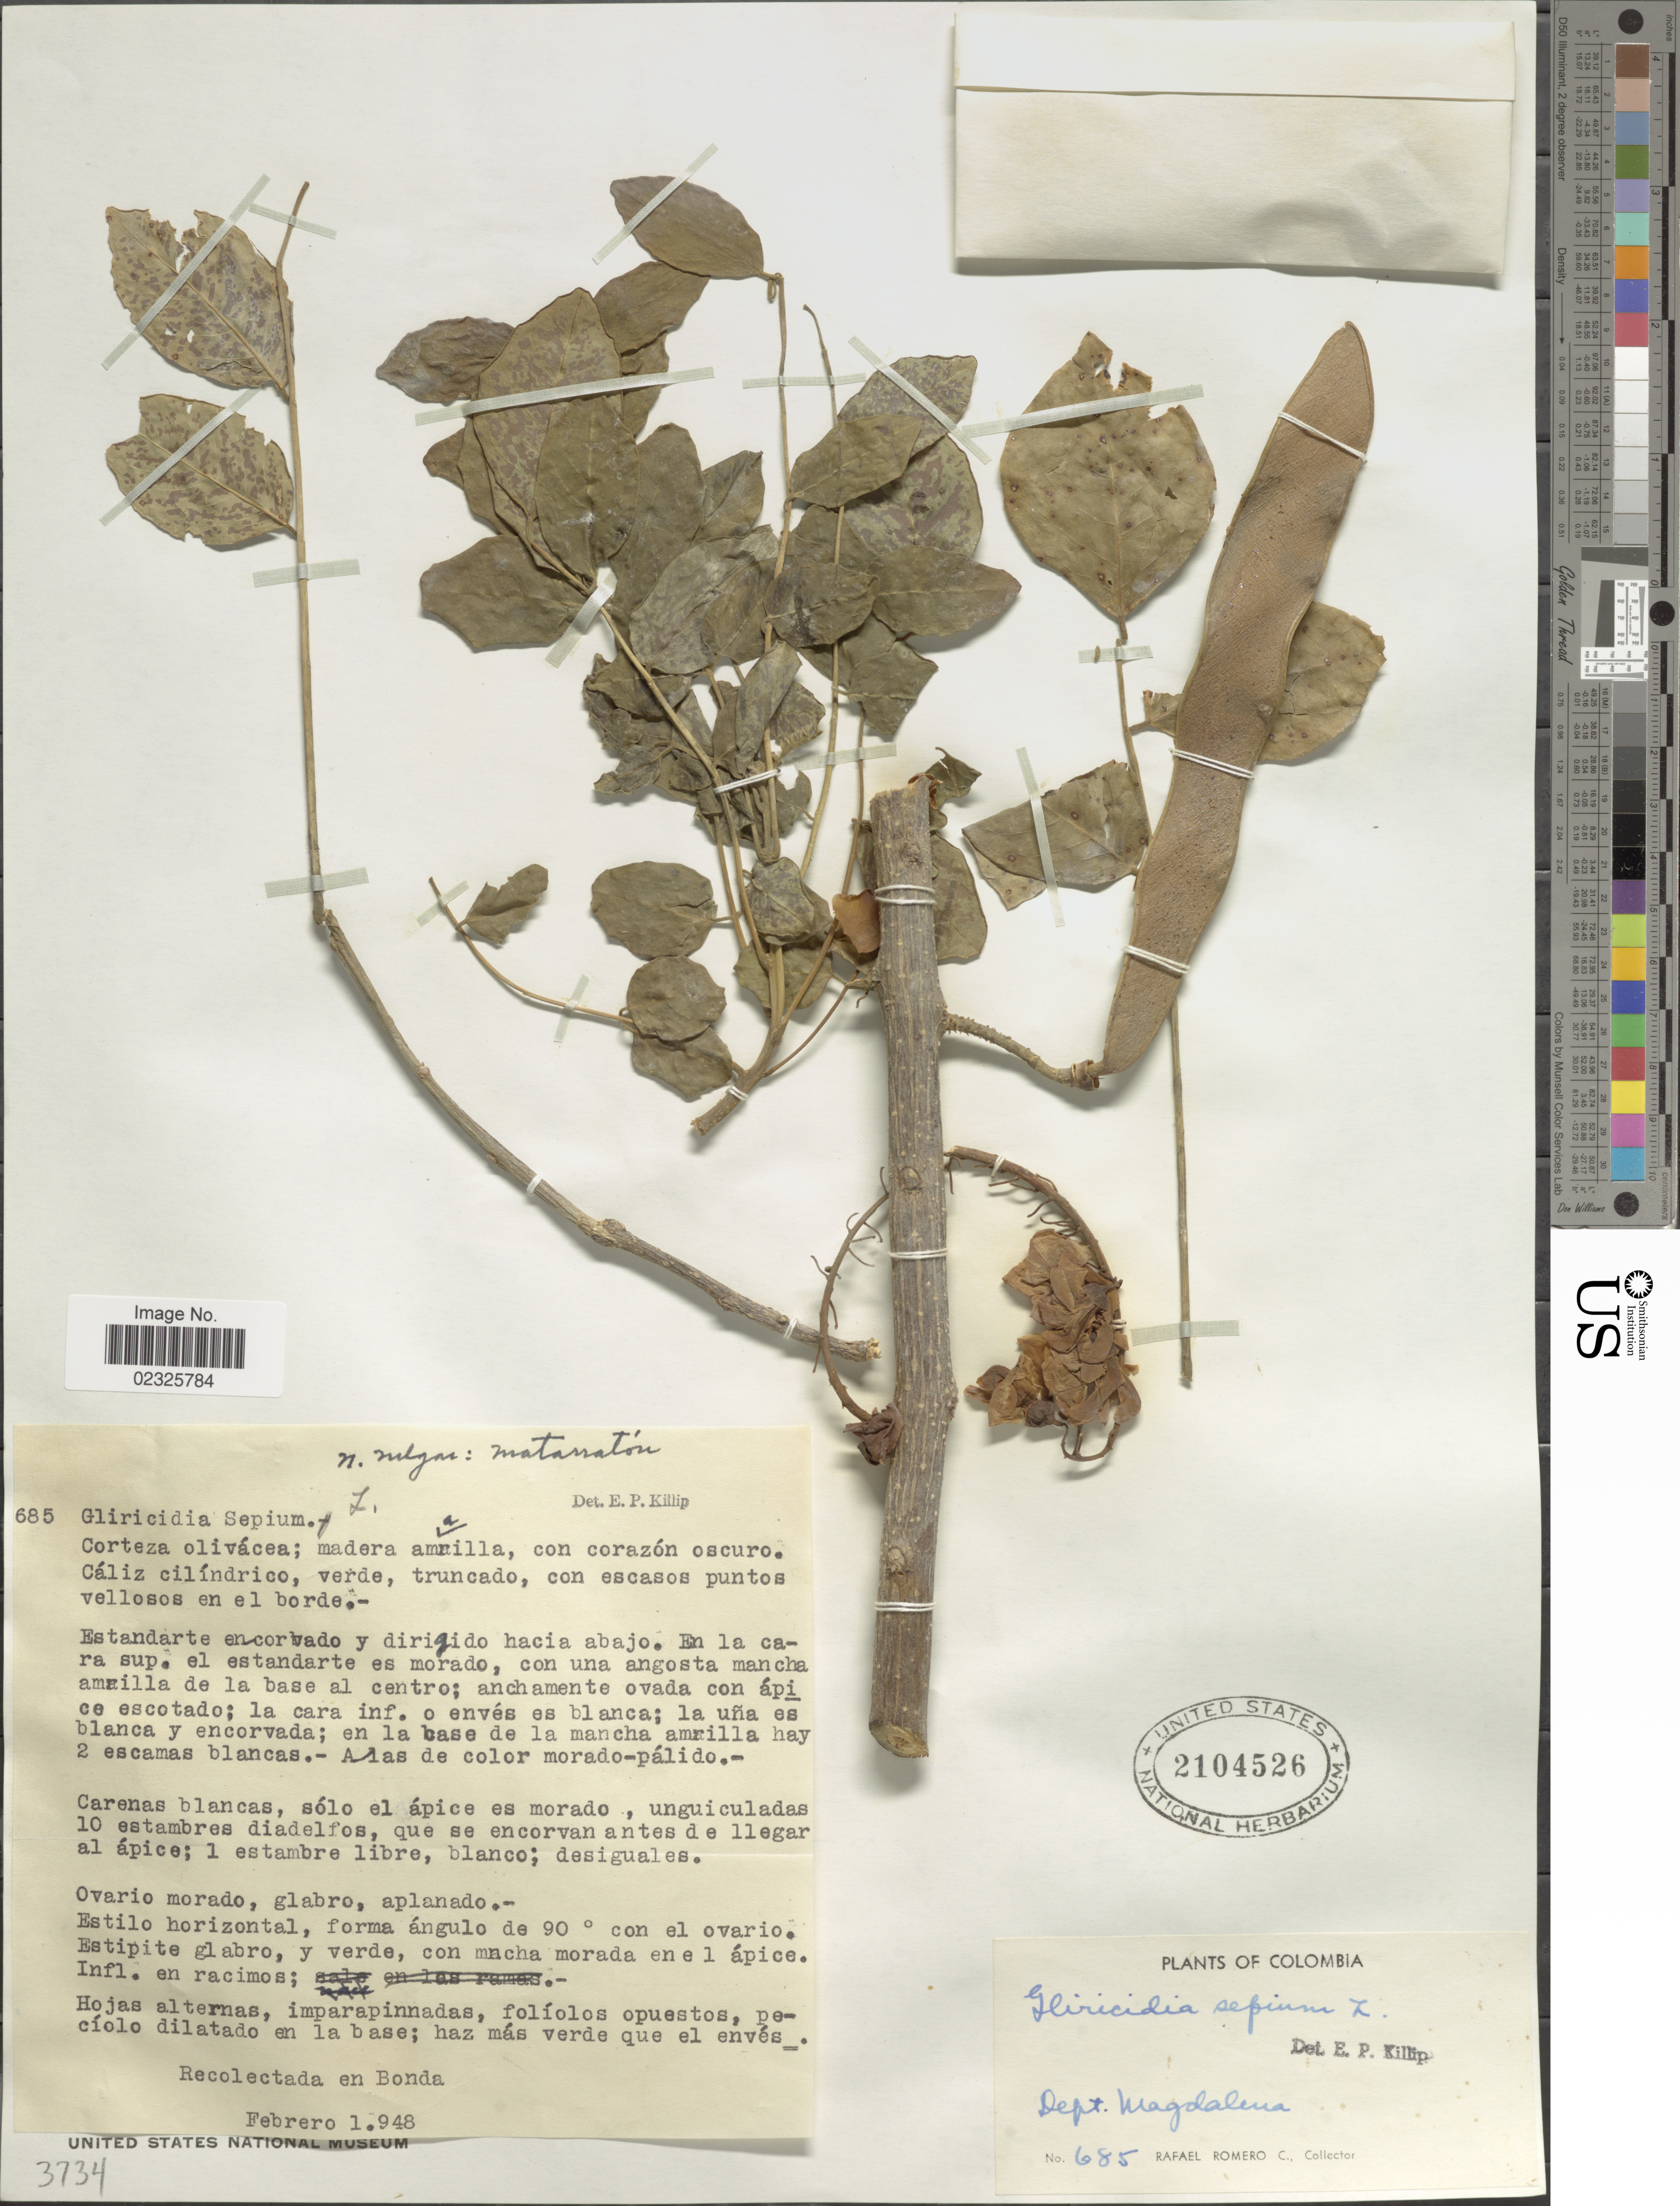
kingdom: Plantae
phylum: Tracheophyta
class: Magnoliopsida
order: Fabales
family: Fabaceae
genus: Gliricidia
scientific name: Gliricidia sepium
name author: (Jacq.) Kunth ex Walp.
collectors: R. Romero Castañeda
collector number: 685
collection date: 1948-02-01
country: Colombia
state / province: Magdalena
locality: Dept. Magdalena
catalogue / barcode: US 2104526